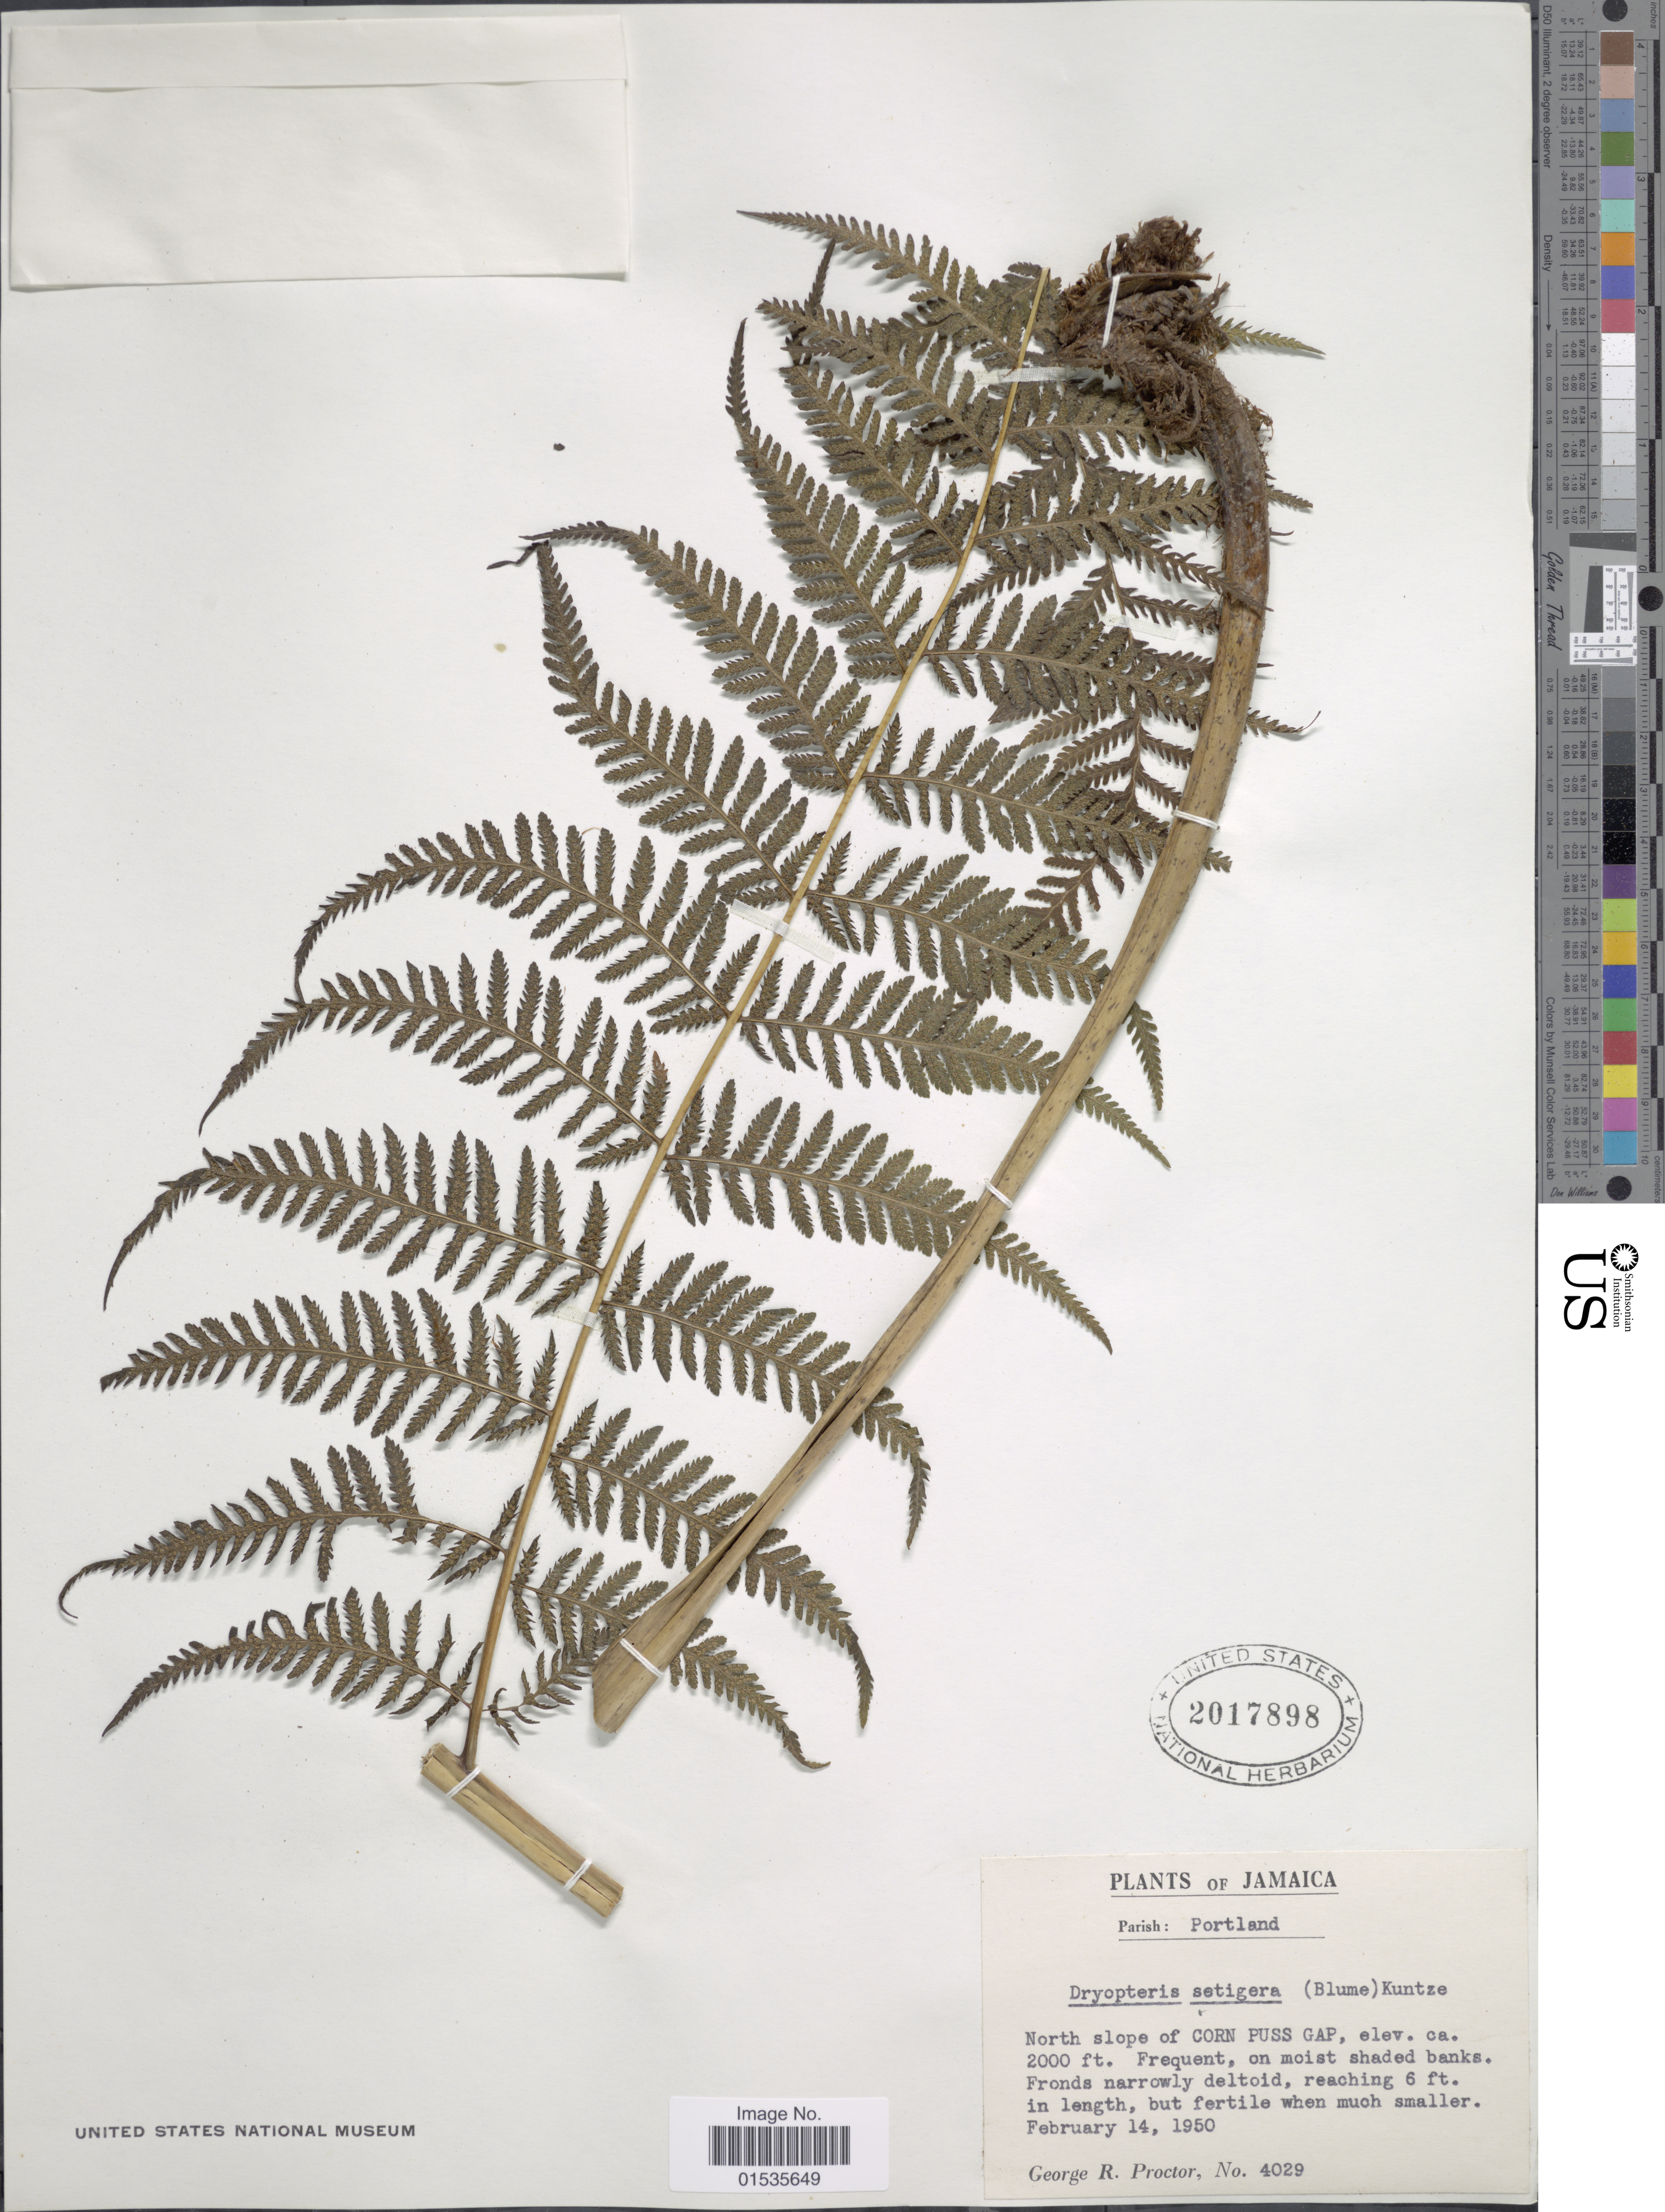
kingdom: Plantae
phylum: Tracheophyta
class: Polypodiopsida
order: Polypodiales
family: Thelypteridaceae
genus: Macrothelypteris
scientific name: Macrothelypteris torresiana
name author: (Gaudich.) Ching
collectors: G. Proctor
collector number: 4029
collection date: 1950-02-14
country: Jamaica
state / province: Portland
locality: Jamaica, Portland. North slope of Corn Puss Gap.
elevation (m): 610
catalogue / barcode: US 2017898